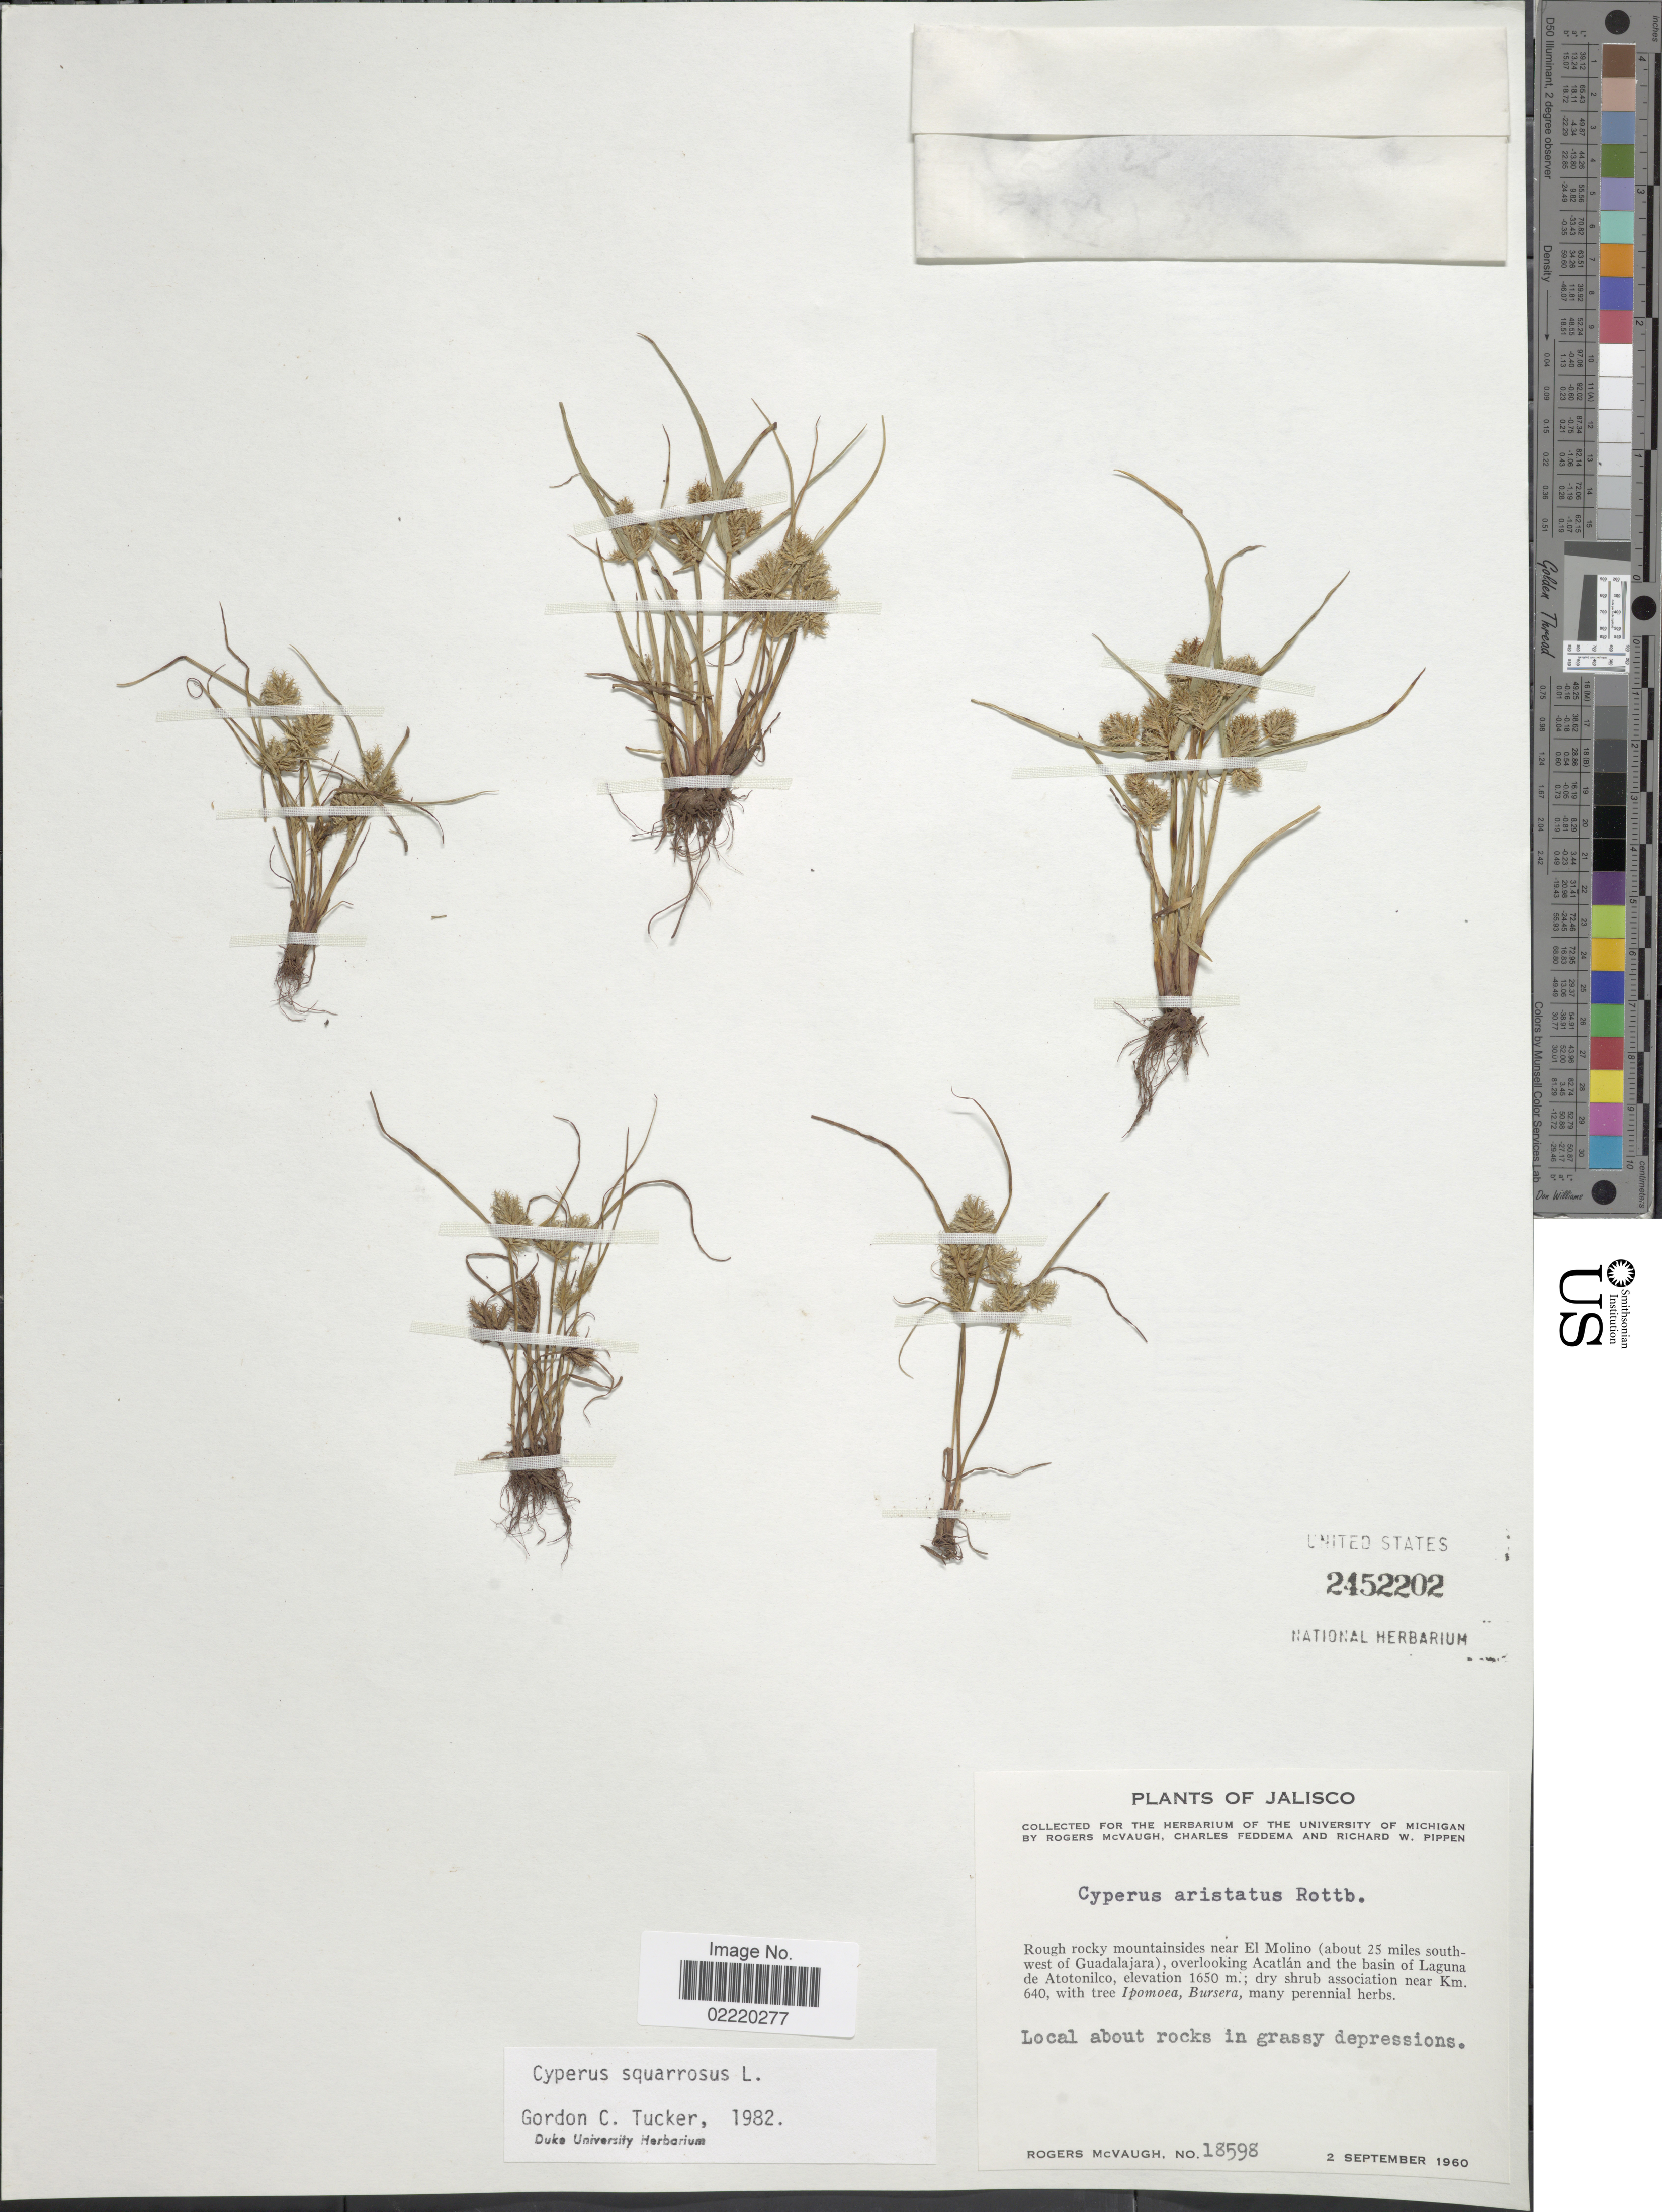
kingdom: Plantae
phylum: Tracheophyta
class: Liliopsida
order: Poales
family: Cyperaceae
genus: Cyperus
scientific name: Cyperus squarrosus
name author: L.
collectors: R. McVaugh, C. Feddema & R. W. Pippen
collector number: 18598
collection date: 1960-09-02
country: Mexico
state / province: Jalisco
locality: Rough rocky mountainsides near El Molino (about 25 miles southwest of Guadalajara), overlooking Acatlan and the basin of Laguna de Atotonilco.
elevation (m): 1650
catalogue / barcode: US 2452202